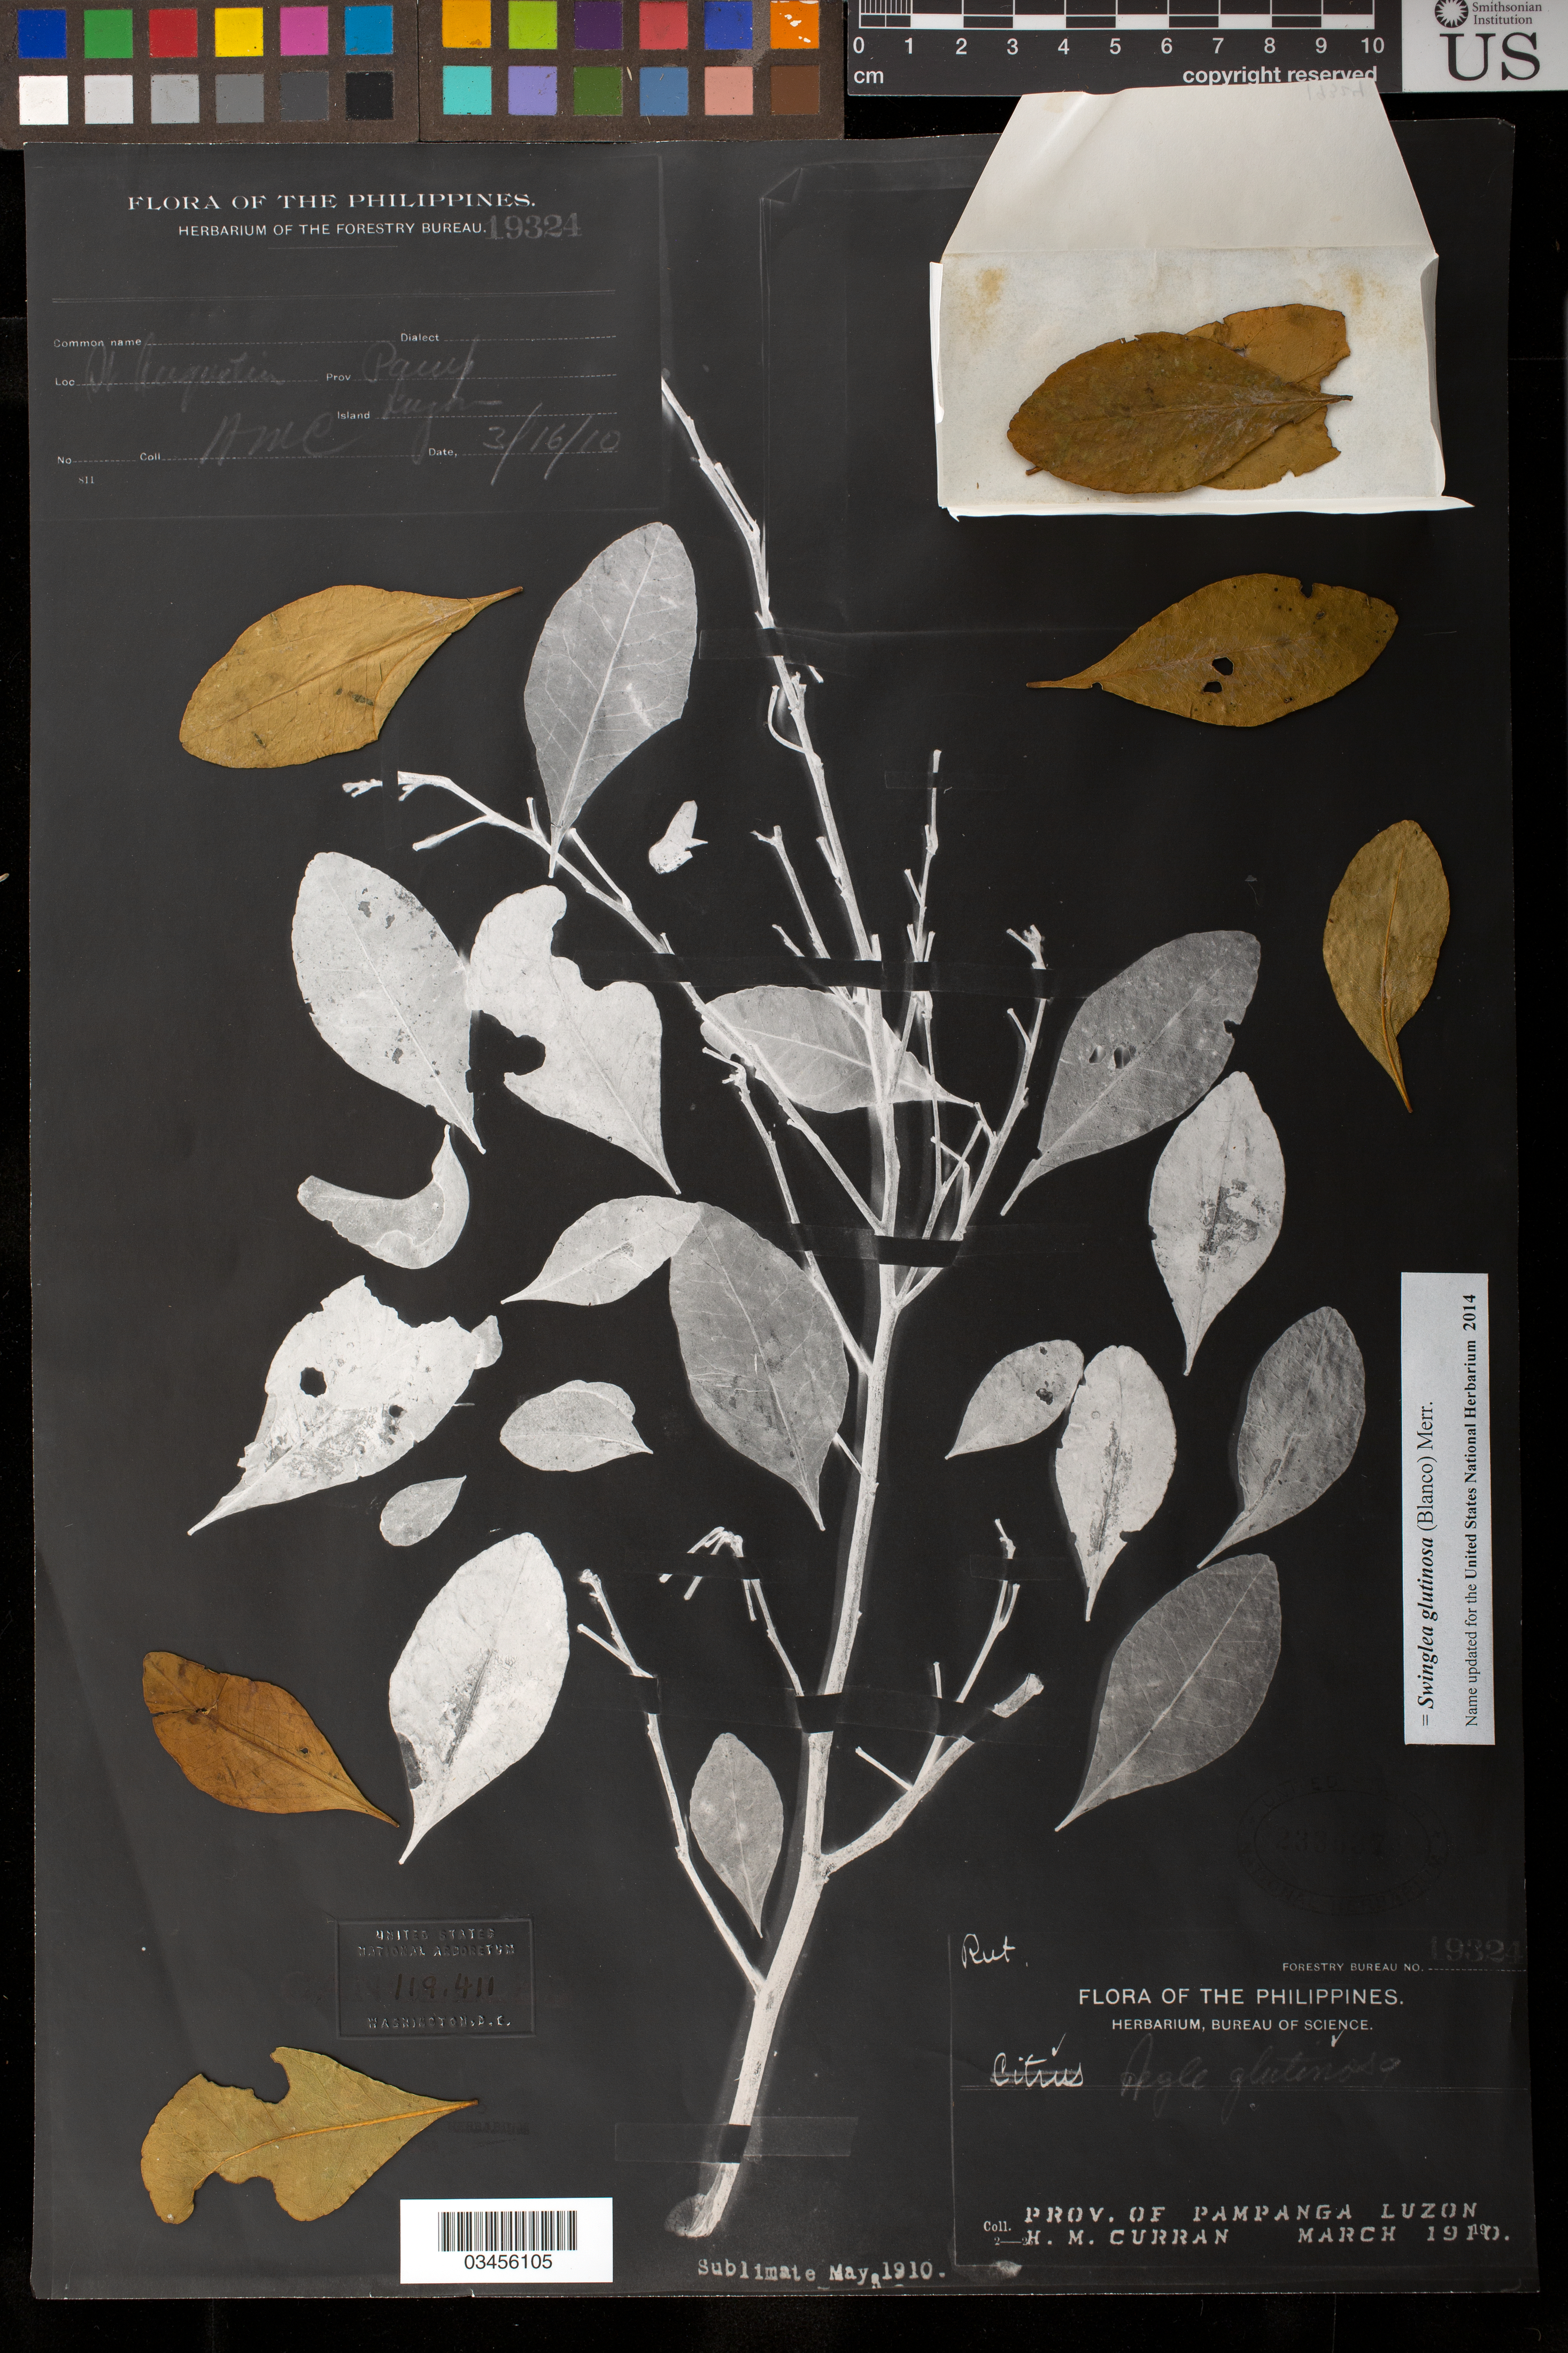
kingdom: Plantae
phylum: Tracheophyta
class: Magnoliopsida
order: Sapindales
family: Rutaceae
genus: Swinglea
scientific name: Swinglea glutinosa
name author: (Blanco) Merr.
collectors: H. M. Curran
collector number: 19324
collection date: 1910-03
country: Philippines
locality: Province of Pampanga, Luzon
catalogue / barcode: US 233537